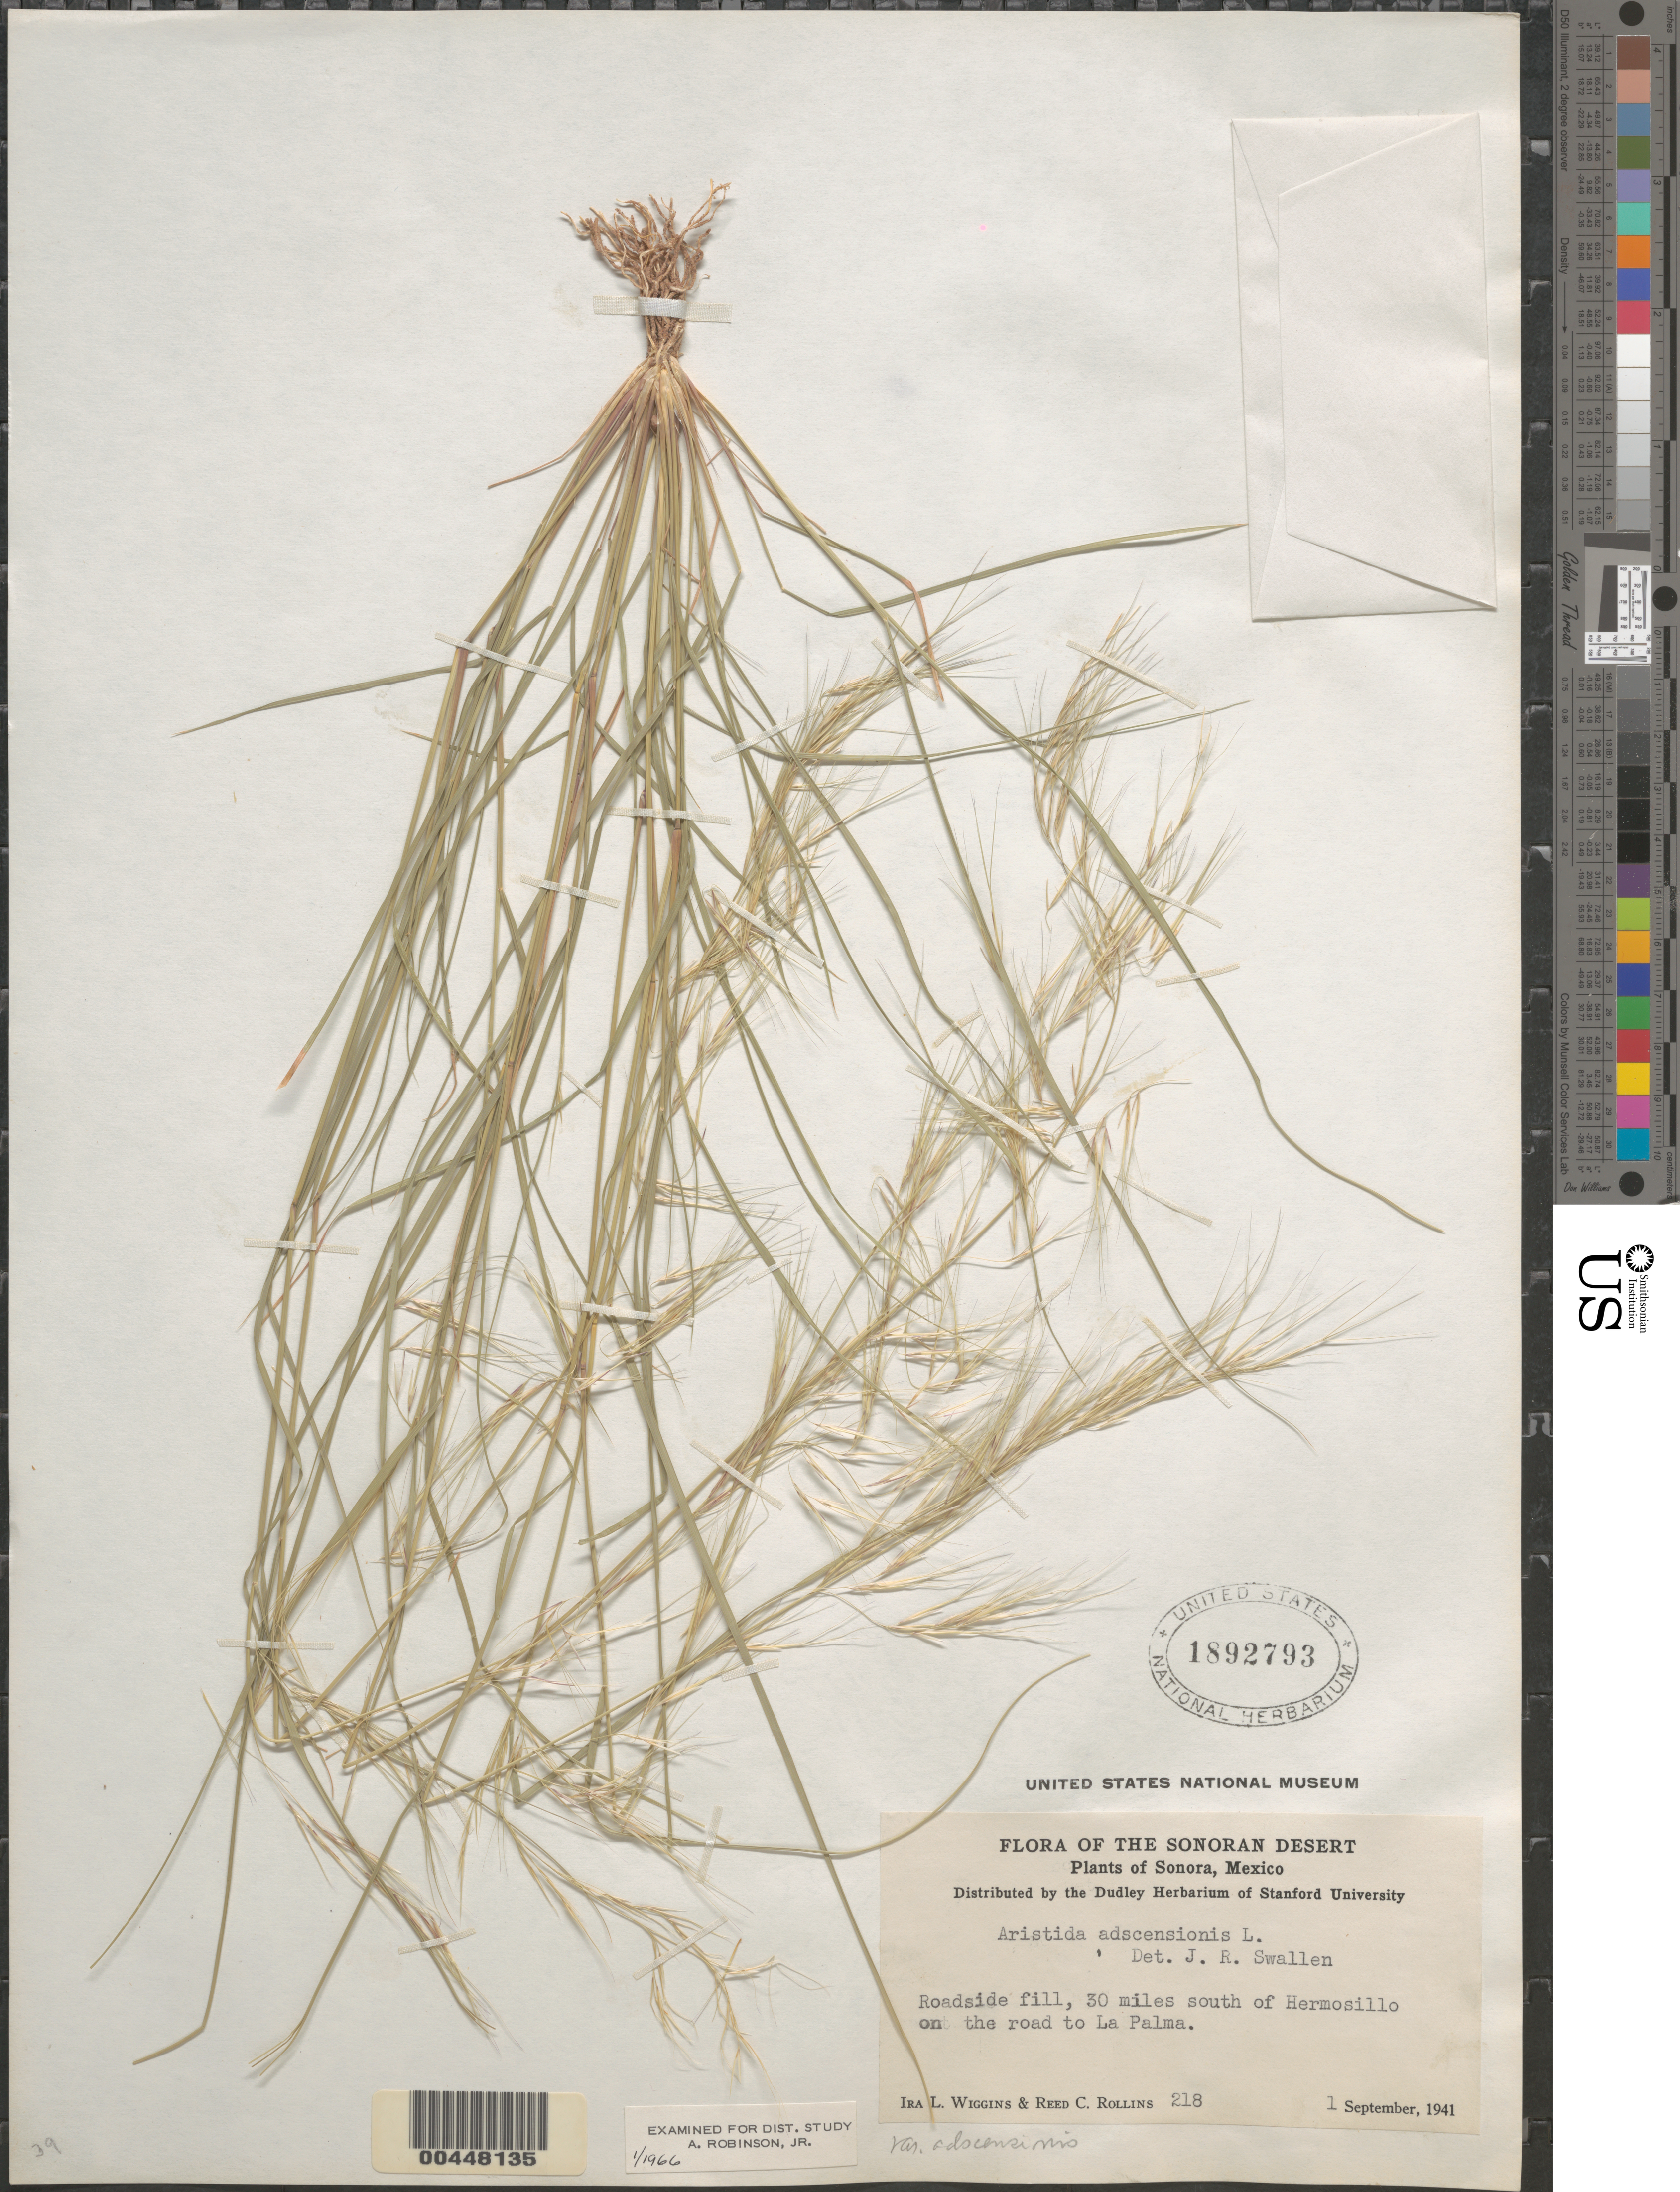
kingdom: Plantae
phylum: Tracheophyta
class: Liliopsida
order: Poales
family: Poaceae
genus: Aristida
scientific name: Aristida adscensionis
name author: L.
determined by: Swallen, Jason R.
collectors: I. L. Wiggins & R. C. Rollins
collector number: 218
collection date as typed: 1 Sep 1941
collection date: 1941-09-01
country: Mexico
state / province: Sonora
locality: Sonoran Desert, 30 miles S of Hermosillo on the road to La Palma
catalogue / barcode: US 1892793